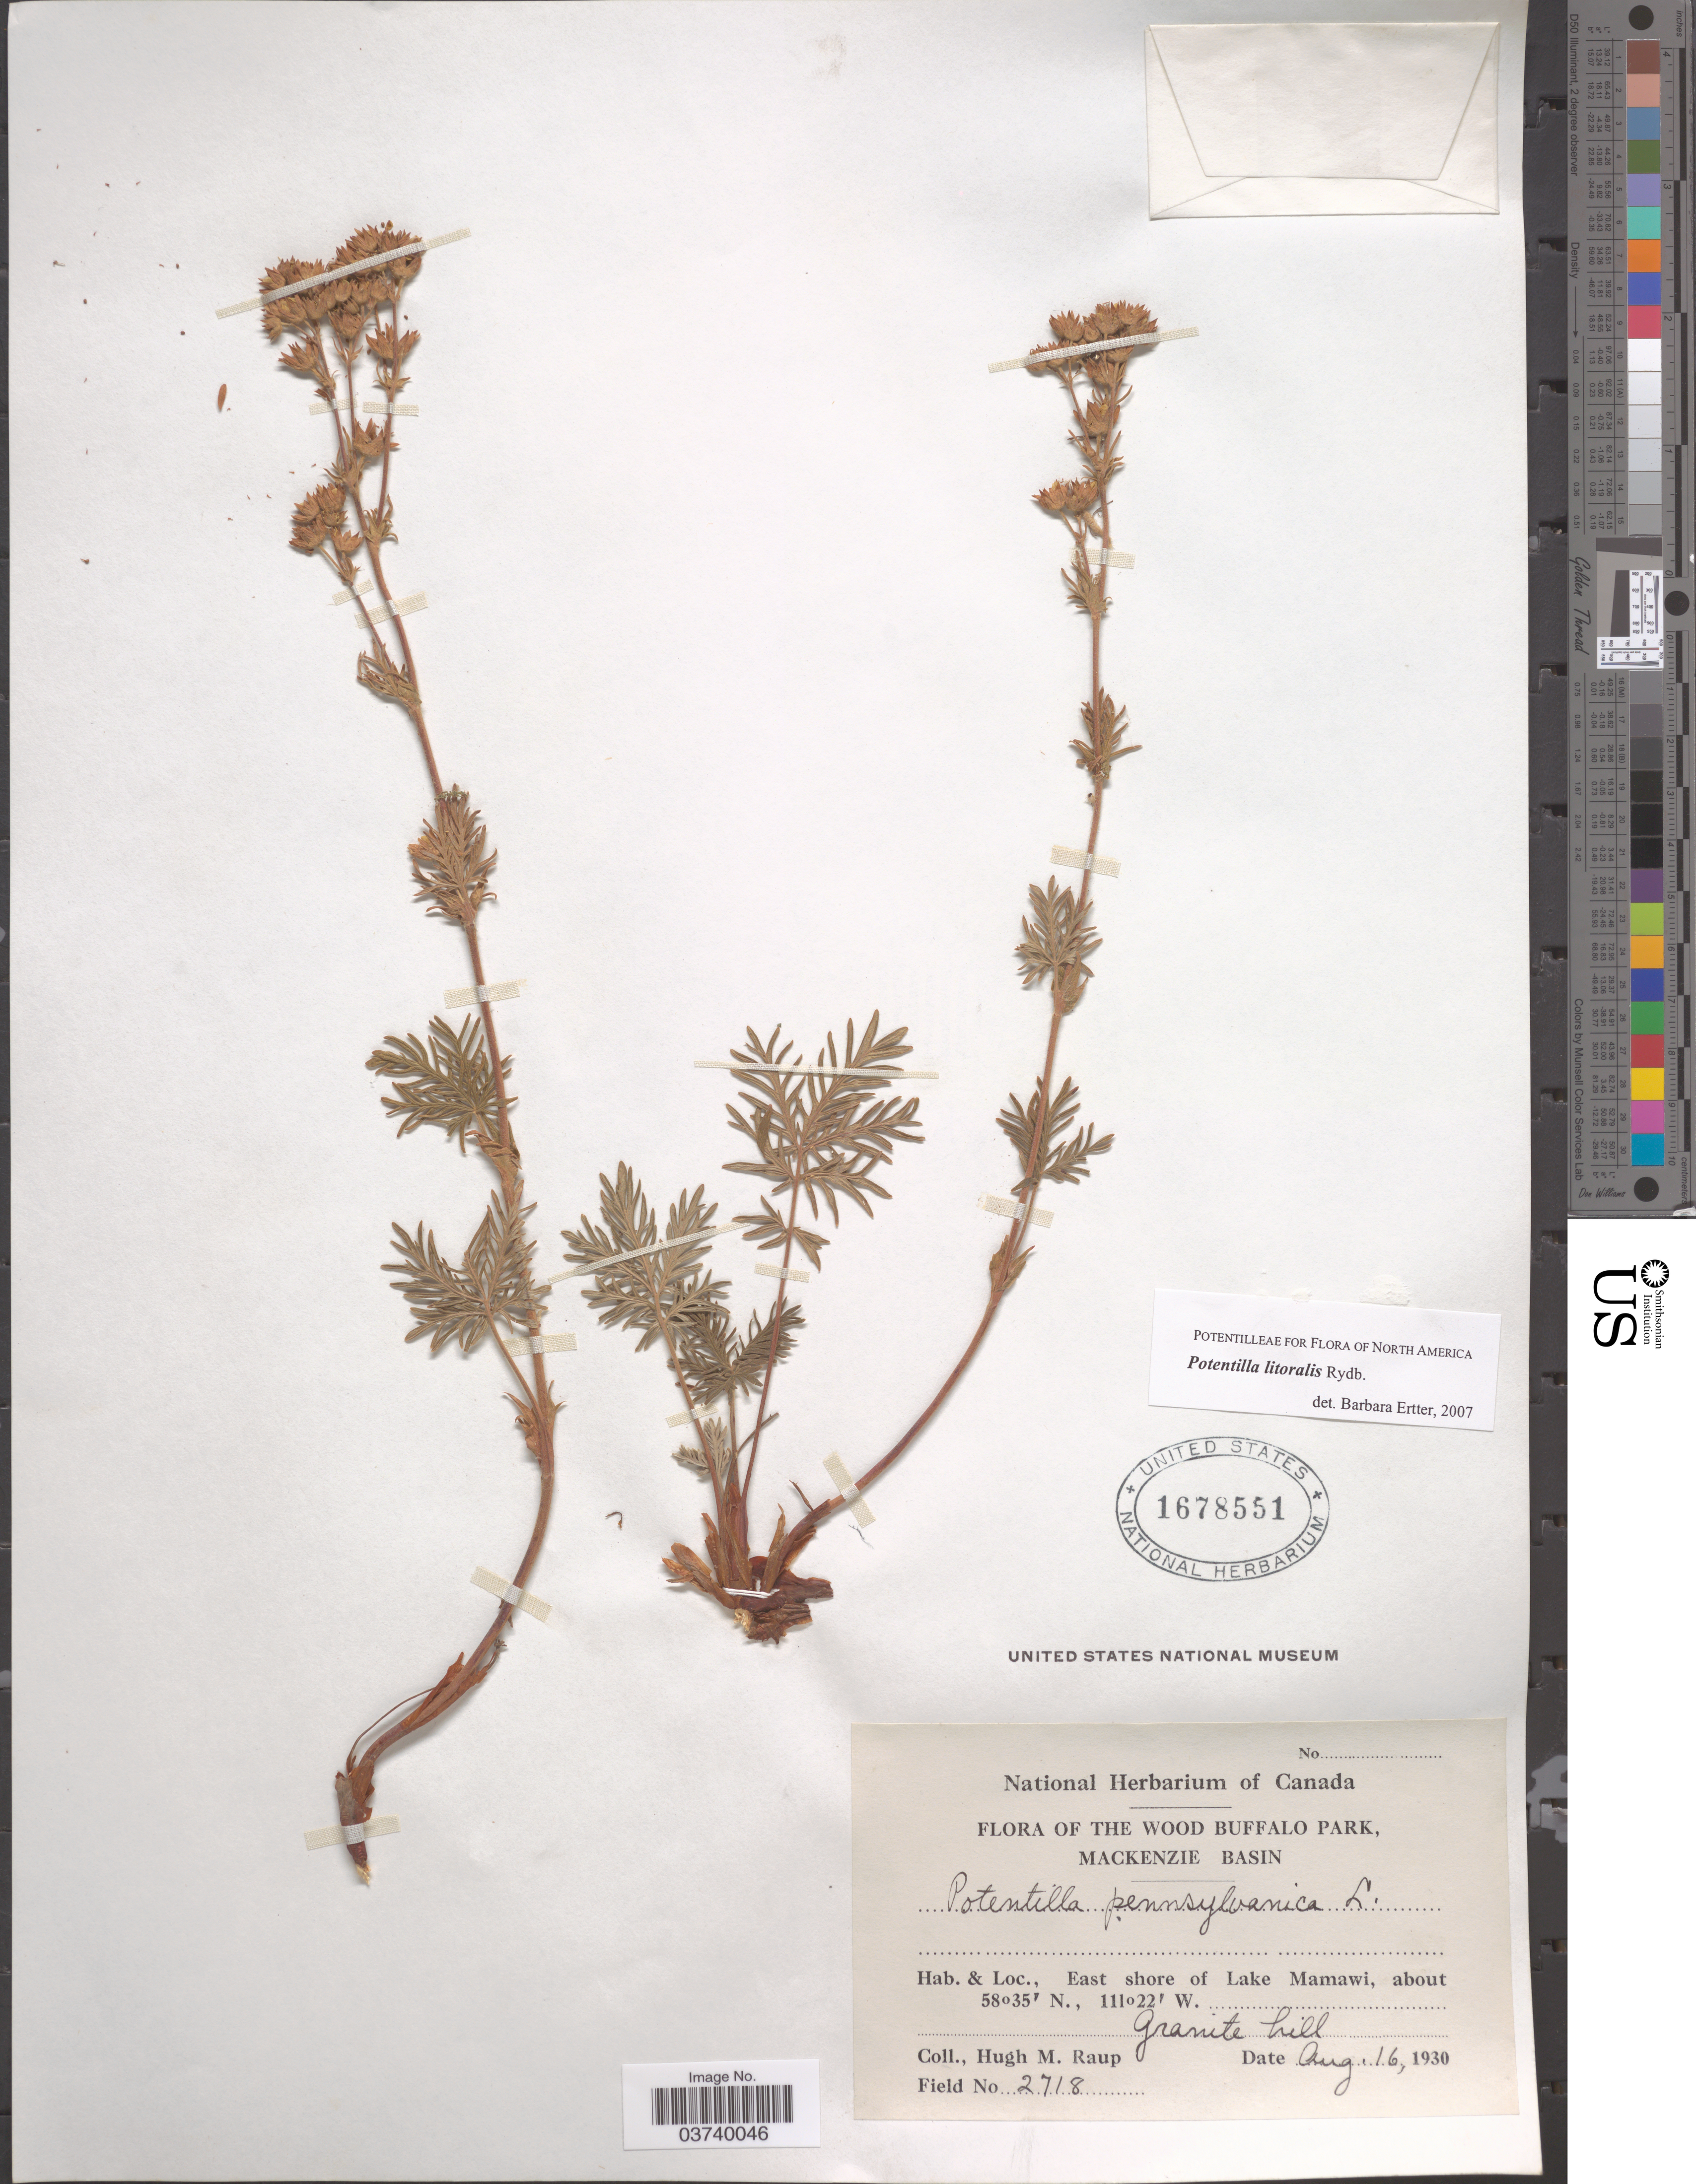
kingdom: Plantae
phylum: Tracheophyta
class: Magnoliopsida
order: Rosales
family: Rosaceae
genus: Potentilla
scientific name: Potentilla litoralis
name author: Rydb.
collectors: H. Raup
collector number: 2718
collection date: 1930-08-16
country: Canada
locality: The Wood Buffalo Park, Mackenzie Basin. East shore of Lake Mamawi.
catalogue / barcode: US 1678551